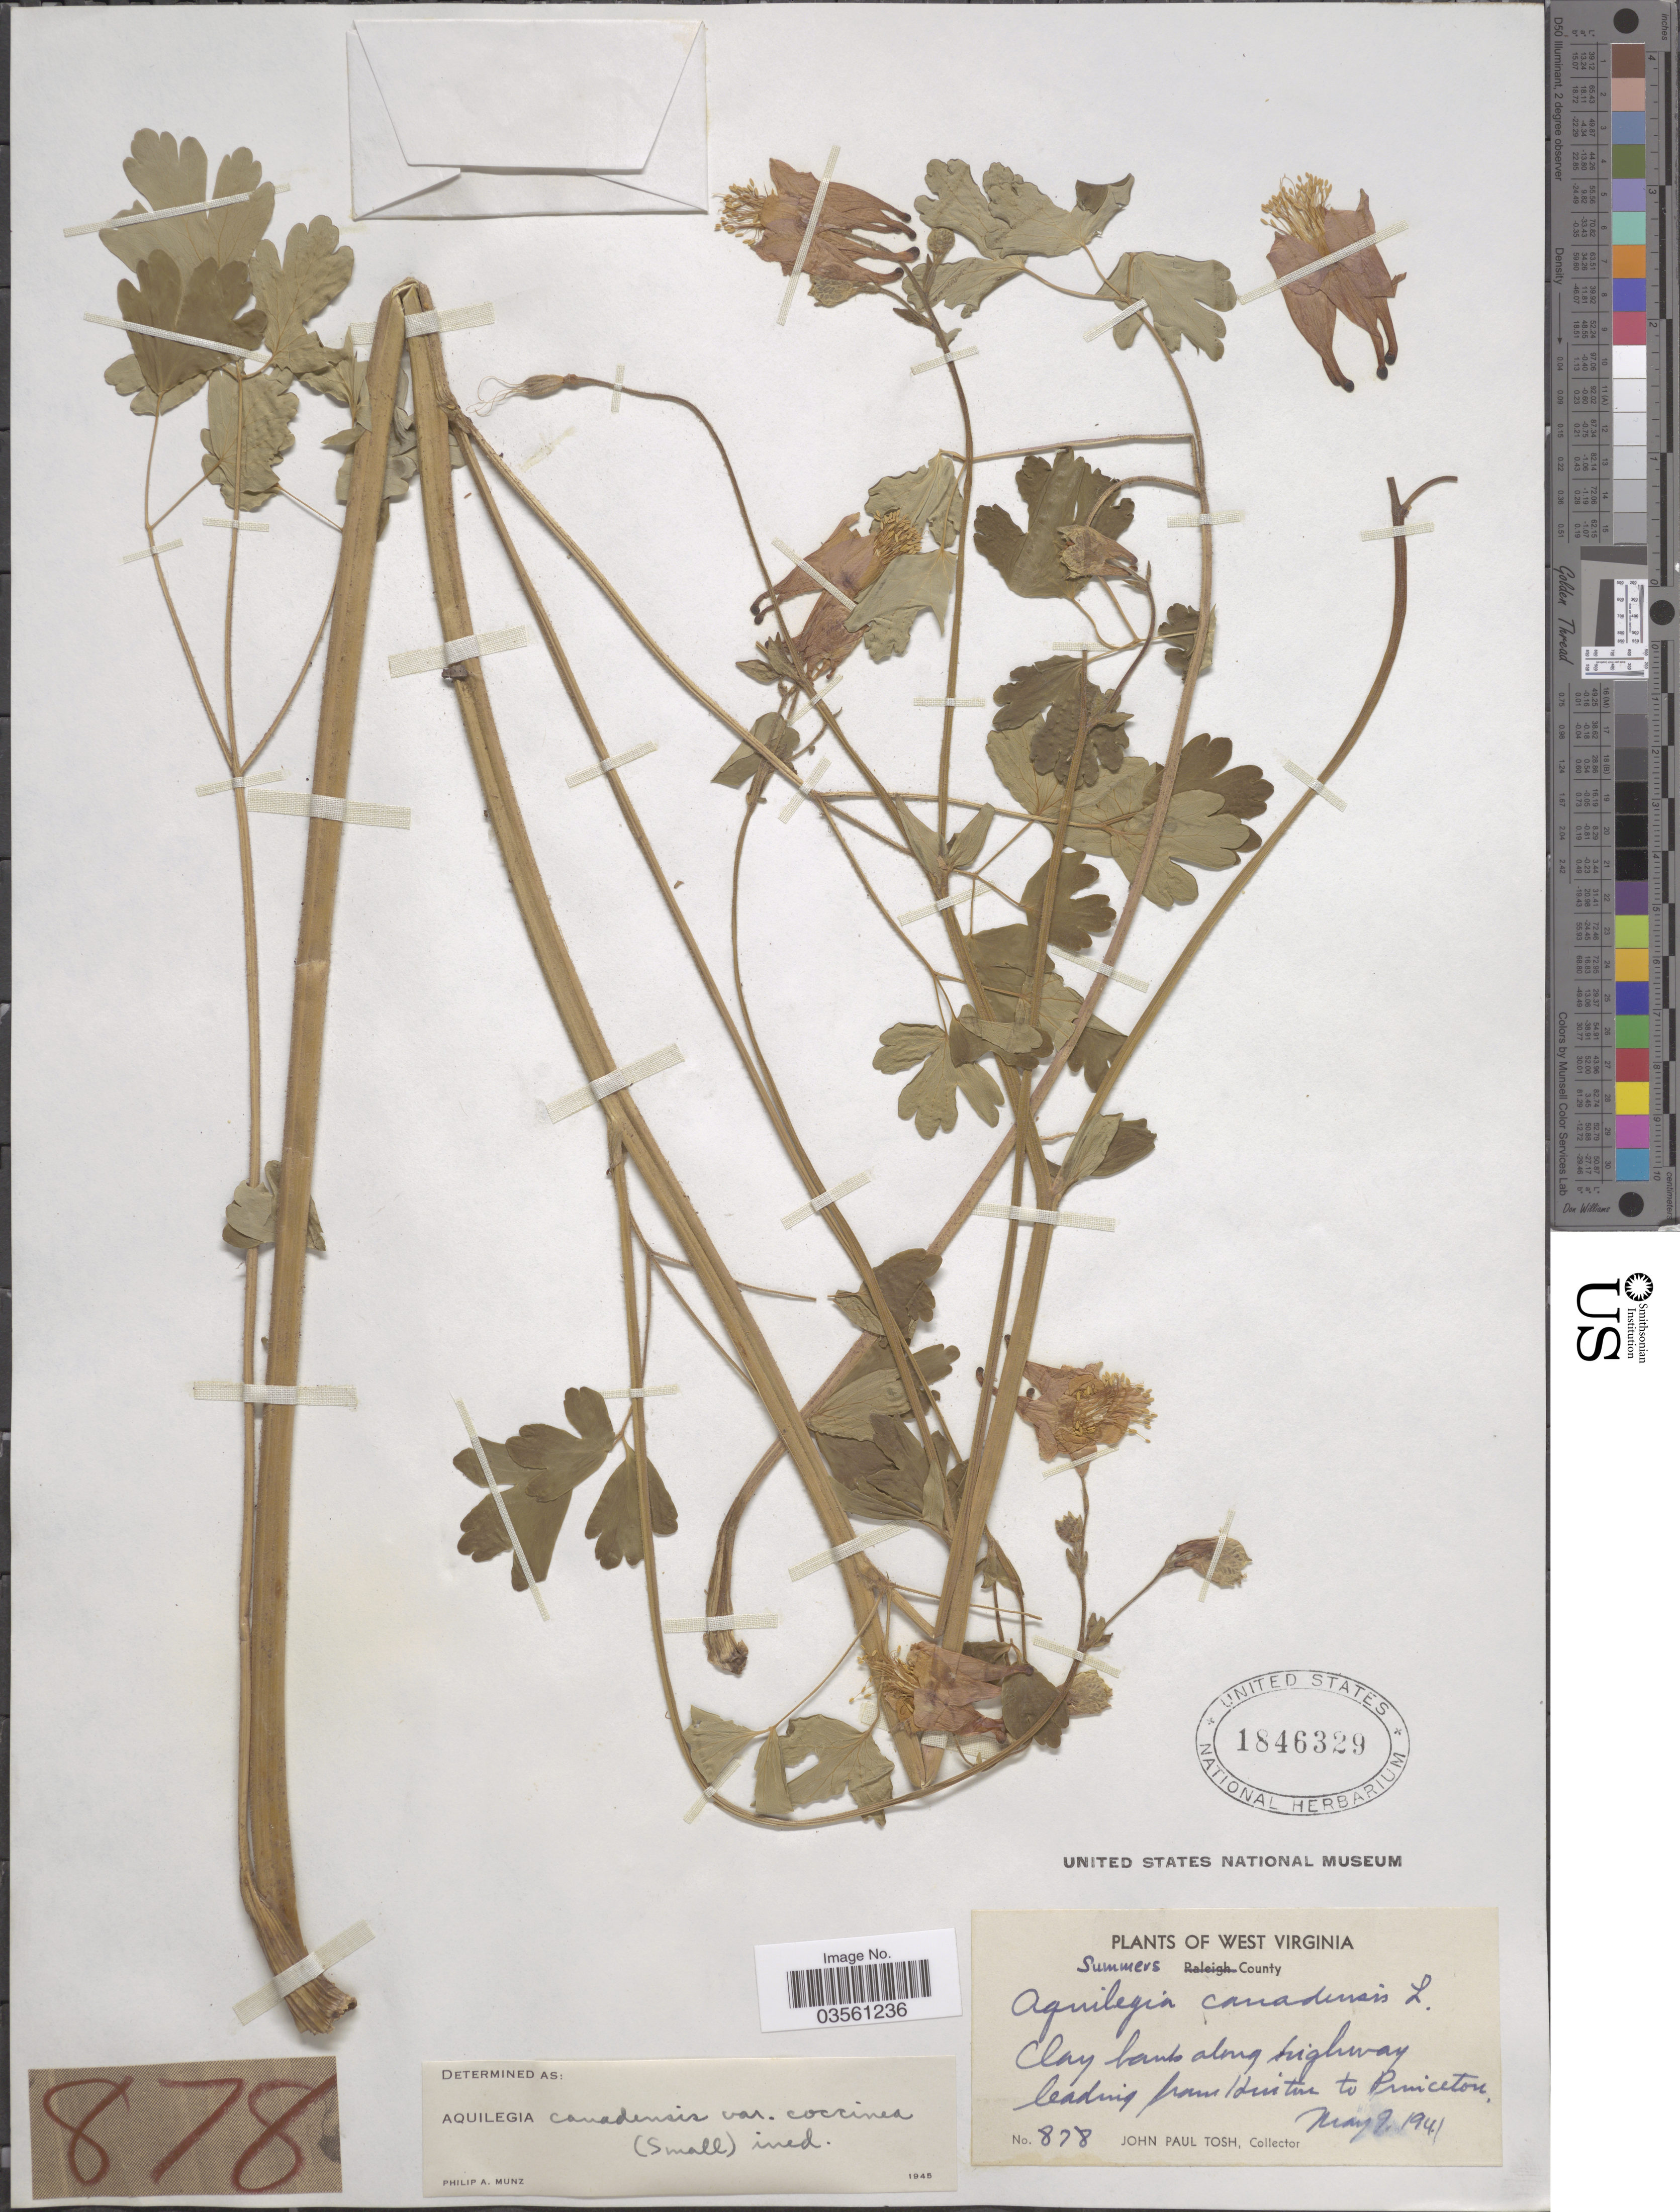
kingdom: Plantae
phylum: Tracheophyta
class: Magnoliopsida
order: Ranunculales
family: Ranunculaceae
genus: Aquilegia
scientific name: Aquilegia canadensis var. coccinea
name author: (Small) Munz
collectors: J. Tosh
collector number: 878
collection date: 1941-05-09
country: United States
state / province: West Virginia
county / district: Summers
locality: Summers County. Clay banks along highway leading from Hinton to Princeton.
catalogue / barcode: US 1846329